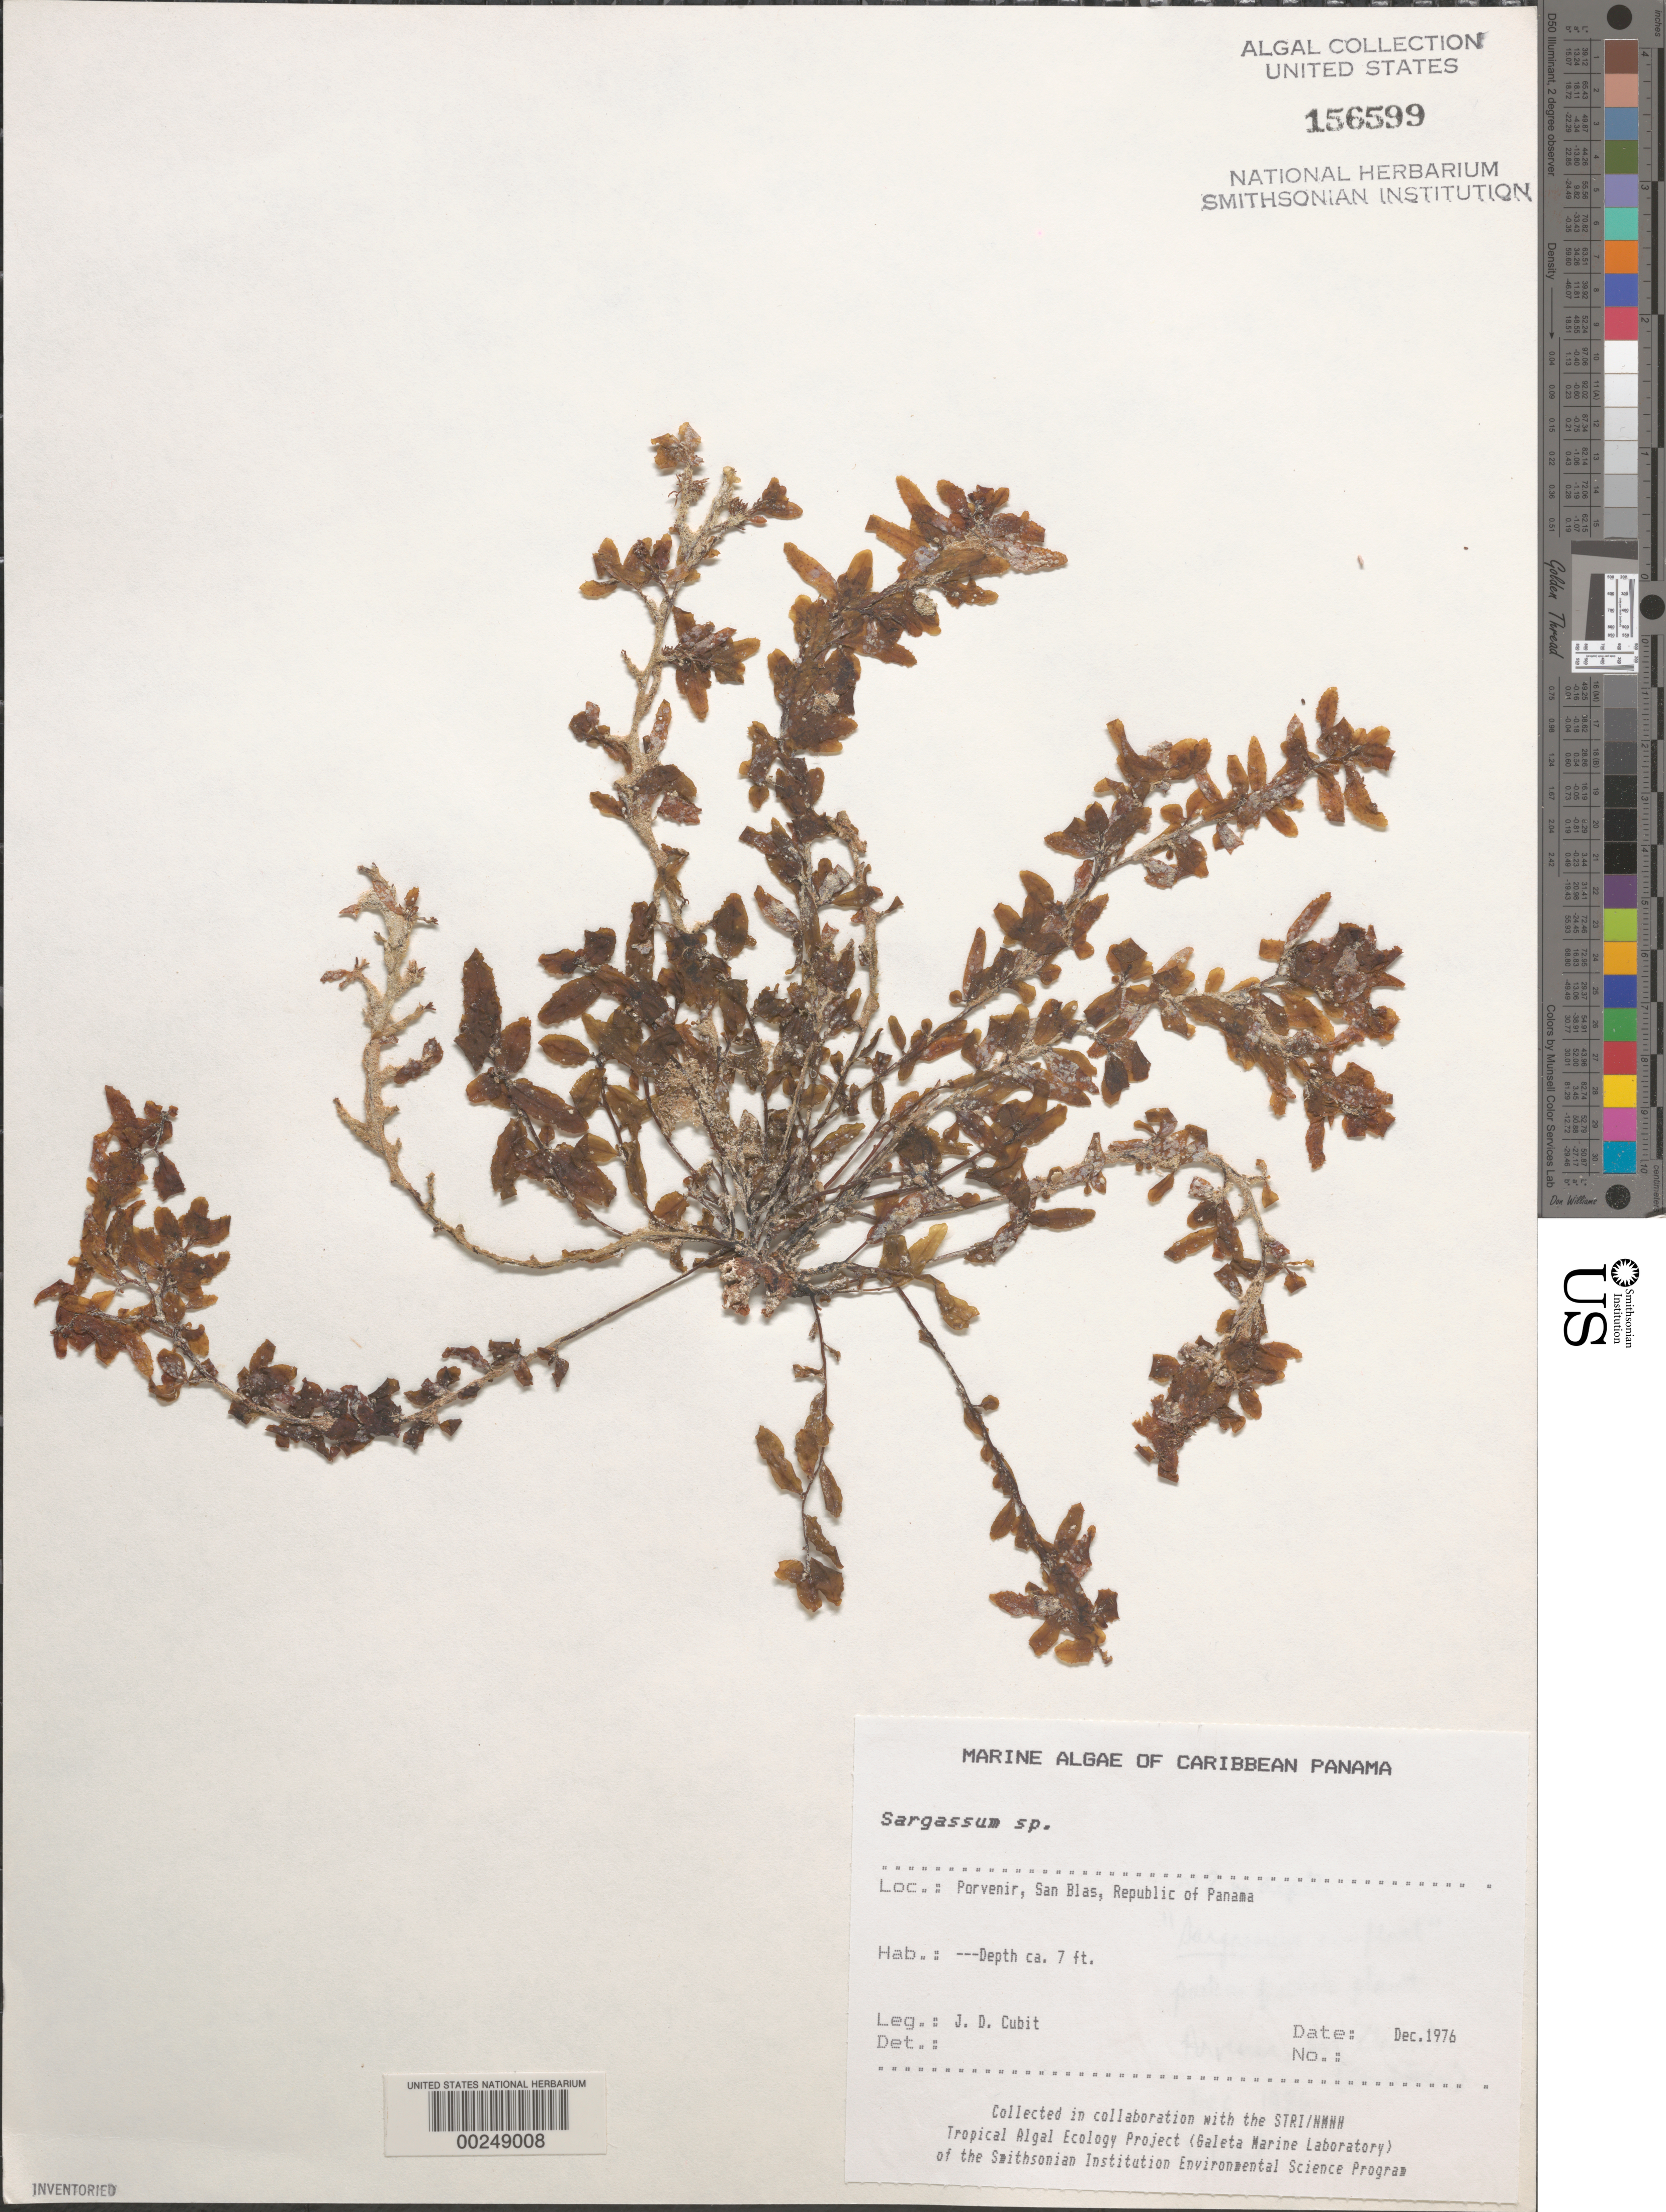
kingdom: Chromista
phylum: Ochrophyta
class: Phaeophyceae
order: Fucales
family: Sargassaceae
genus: Sargassum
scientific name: Sargassum sp.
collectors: J. Cubit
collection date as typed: Dec 1976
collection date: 1976-12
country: Panama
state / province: Kuna Yala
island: Porvenir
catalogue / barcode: US 156599